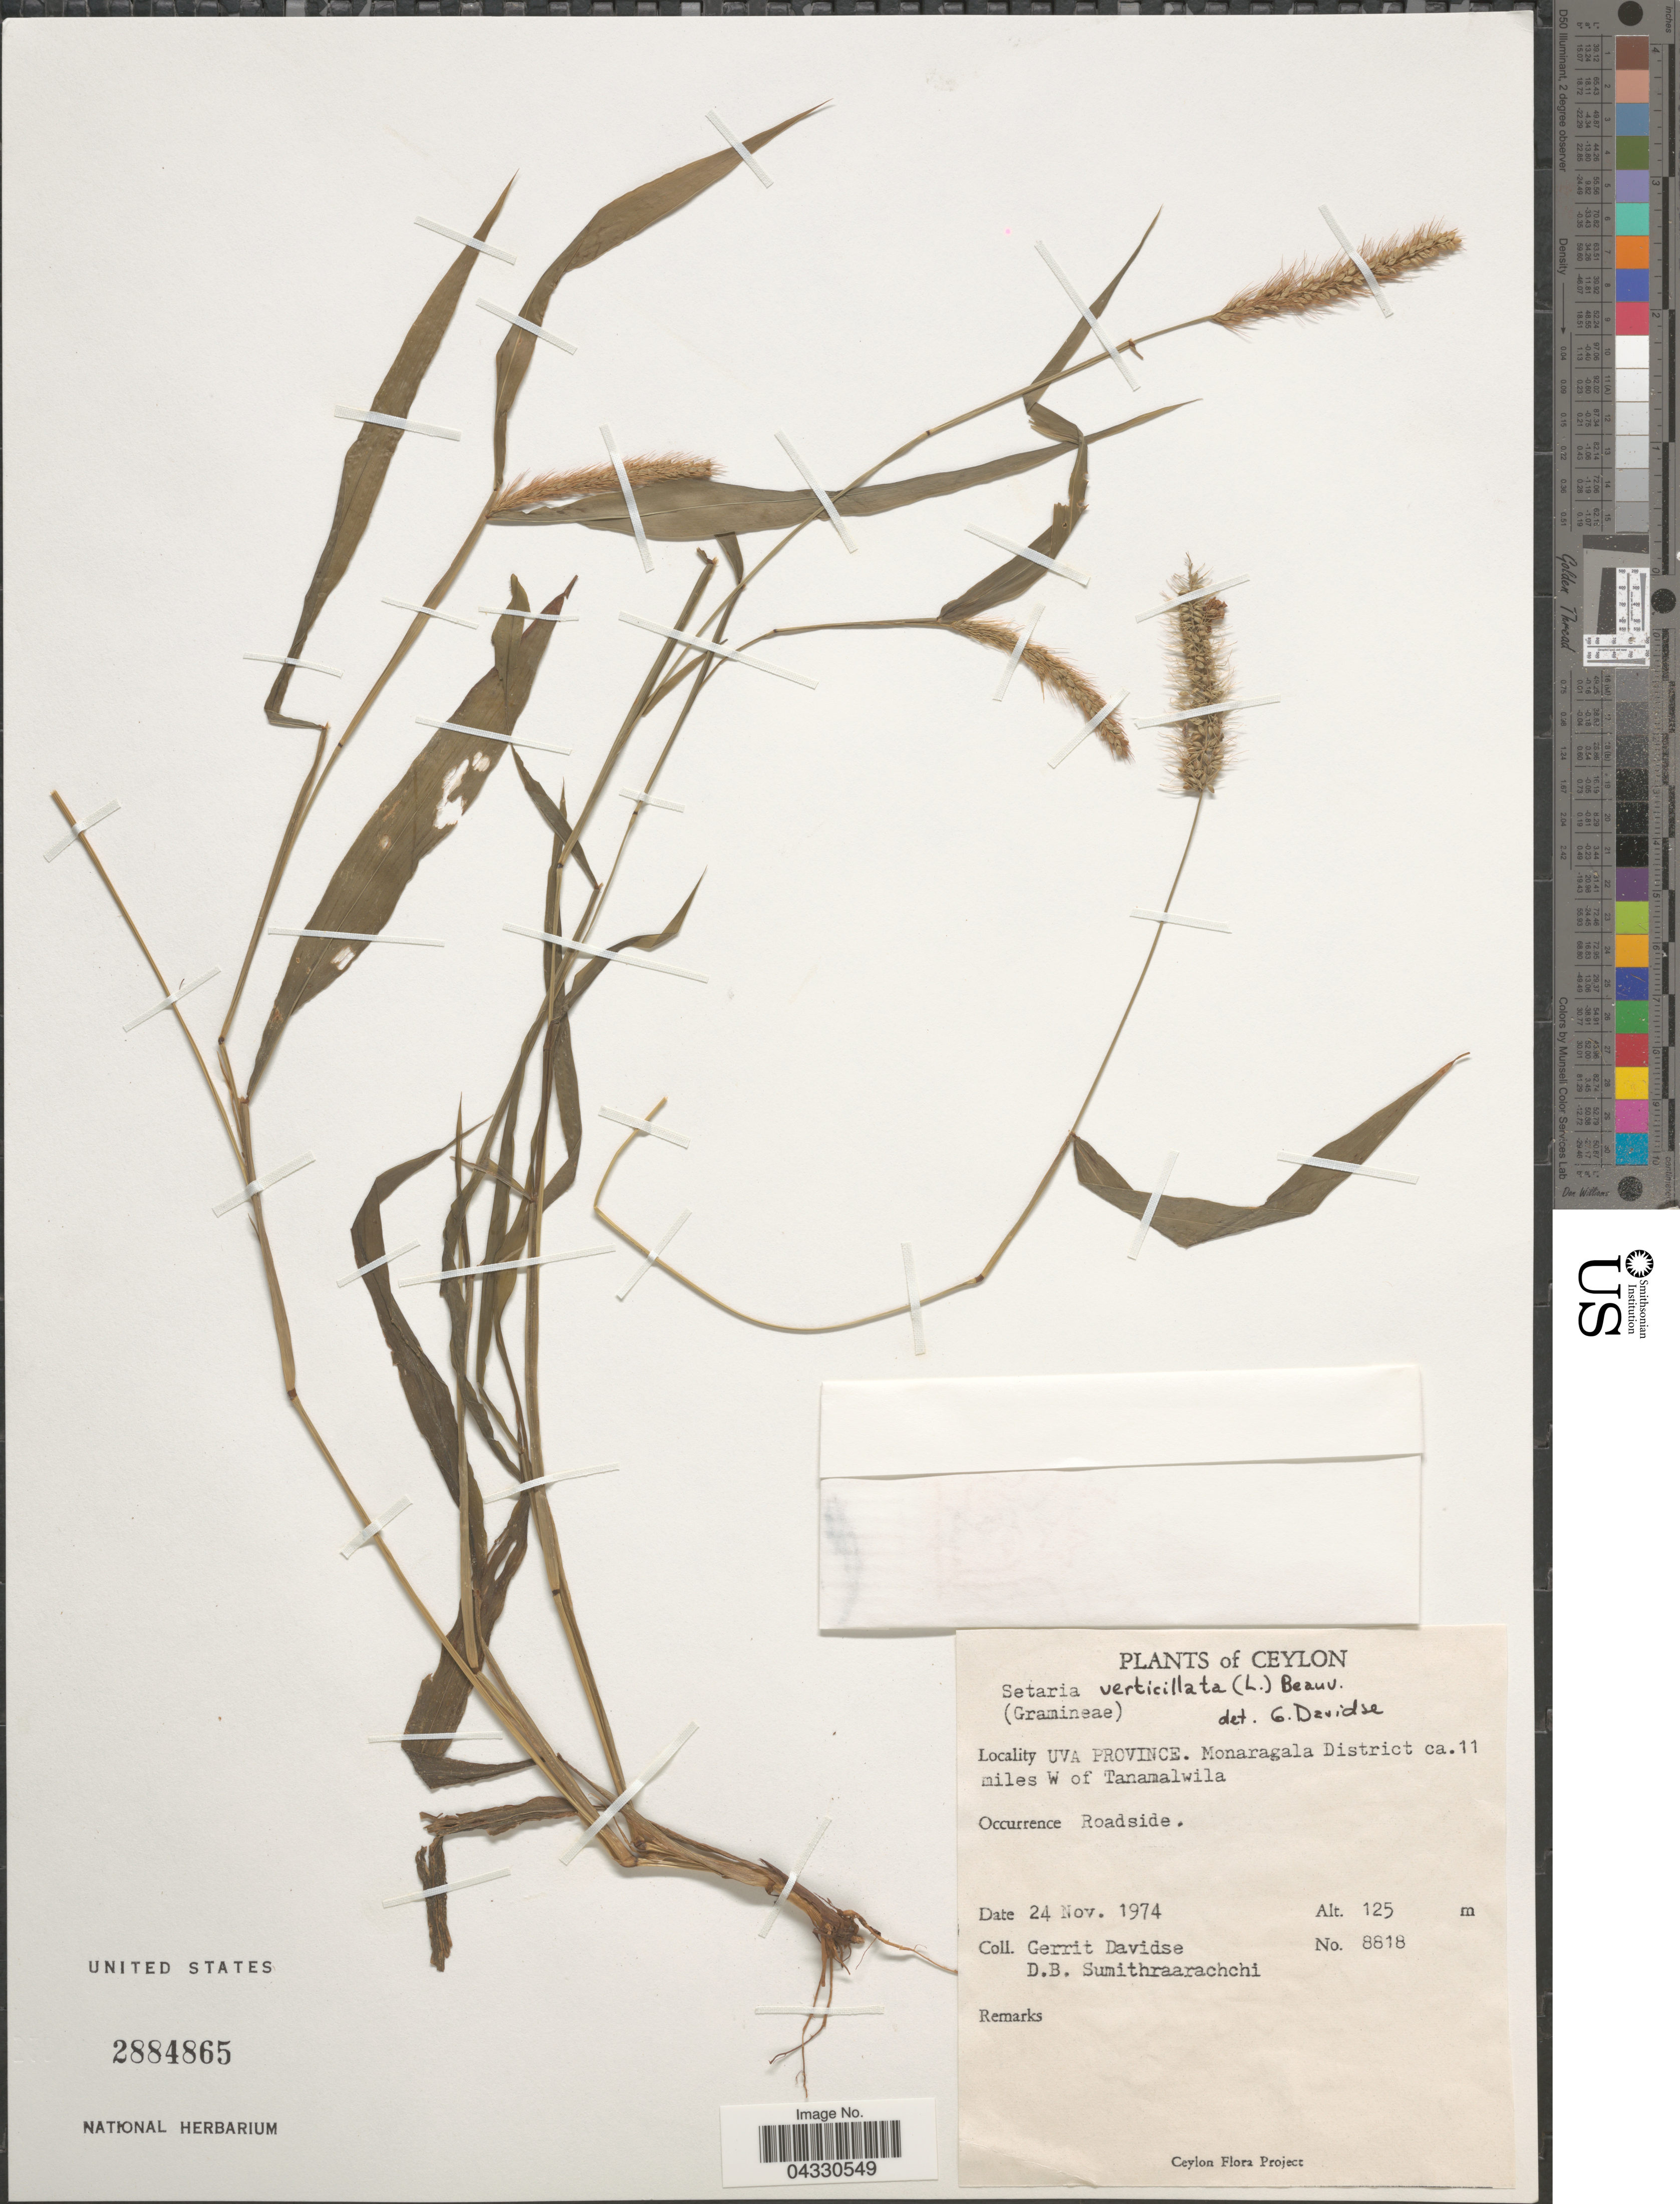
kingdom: Plantae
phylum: Tracheophyta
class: Liliopsida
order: Poales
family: Poaceae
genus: Setaria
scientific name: Setaria verticillata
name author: (L.) P. Beauv.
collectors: G. Davidse & D. B. Sumithraarachchi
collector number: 8818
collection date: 1974-11-24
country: Sri Lanka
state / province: Uva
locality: Ceylon. Uva Province. Monaragala District ca. 11 miles W of Tanamalwila.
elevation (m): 125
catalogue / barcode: US 2884865